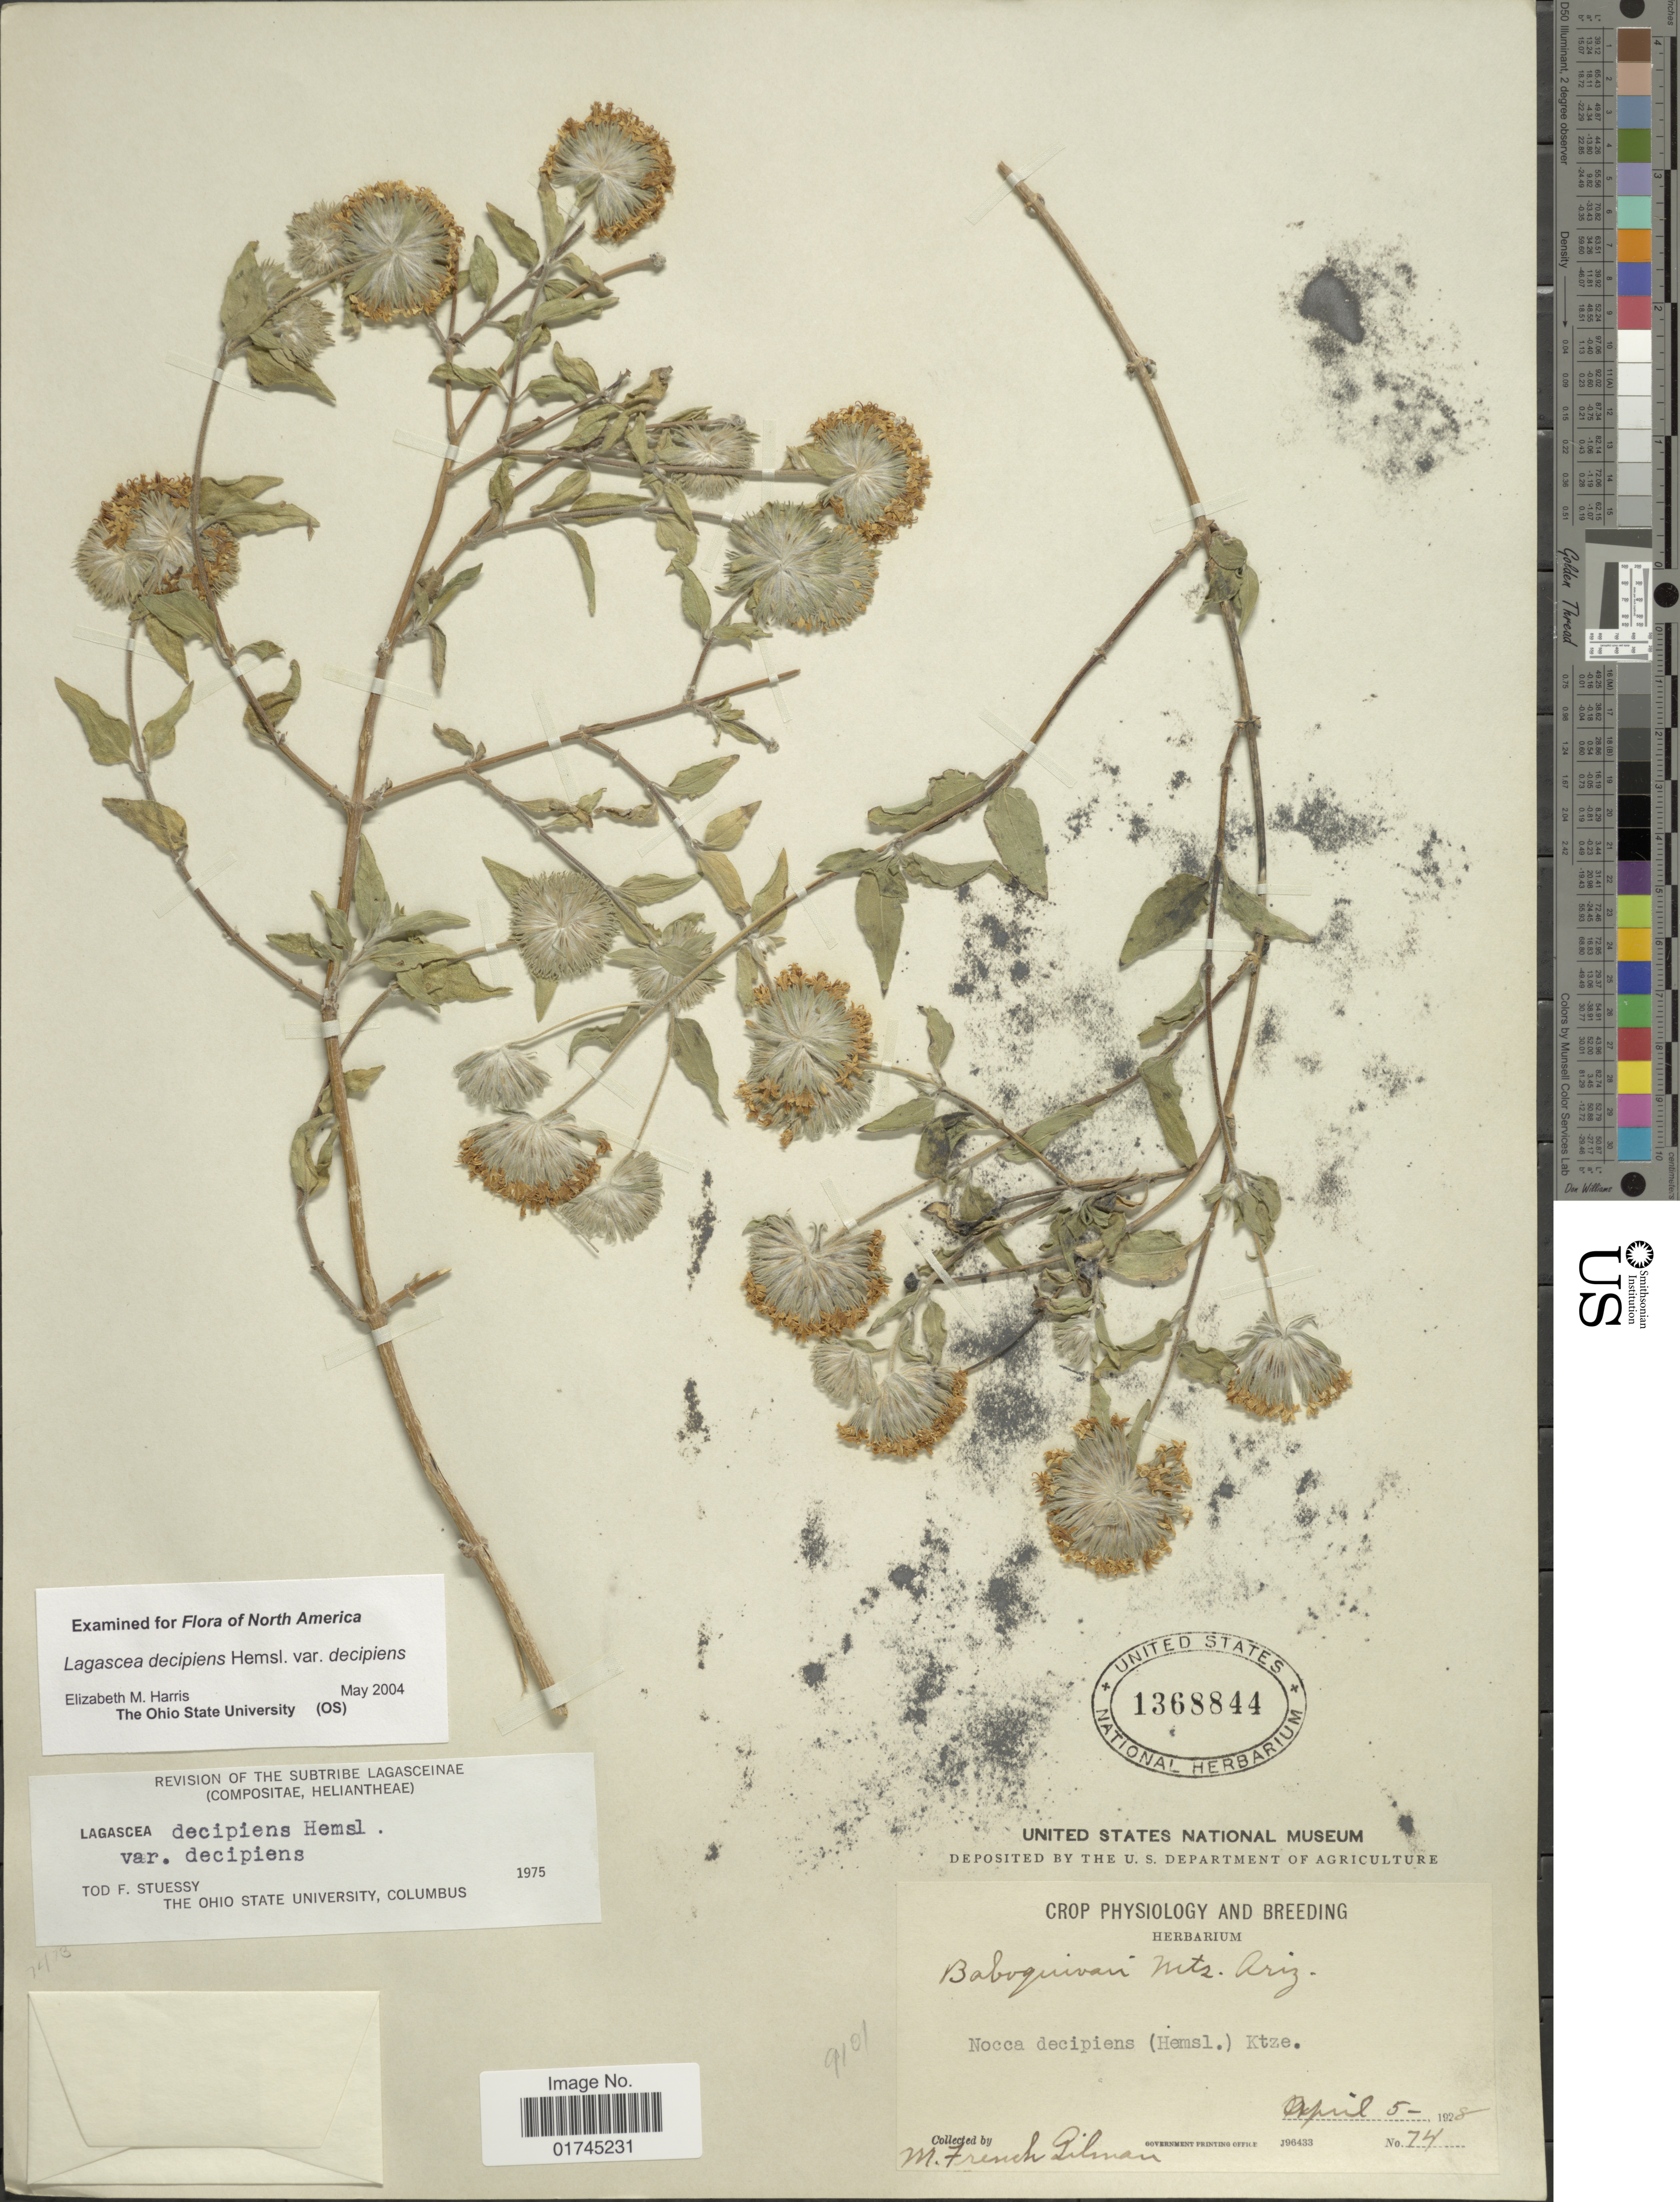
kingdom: Plantae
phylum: Tracheophyta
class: Magnoliopsida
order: Asterales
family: Asteraceae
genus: Lagascea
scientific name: Lagascea decipiens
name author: Hemsl.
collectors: M. F. Gilman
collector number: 74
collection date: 1928-04-05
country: United States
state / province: Arizona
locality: Baboquivari Mts.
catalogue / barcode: US 1368844